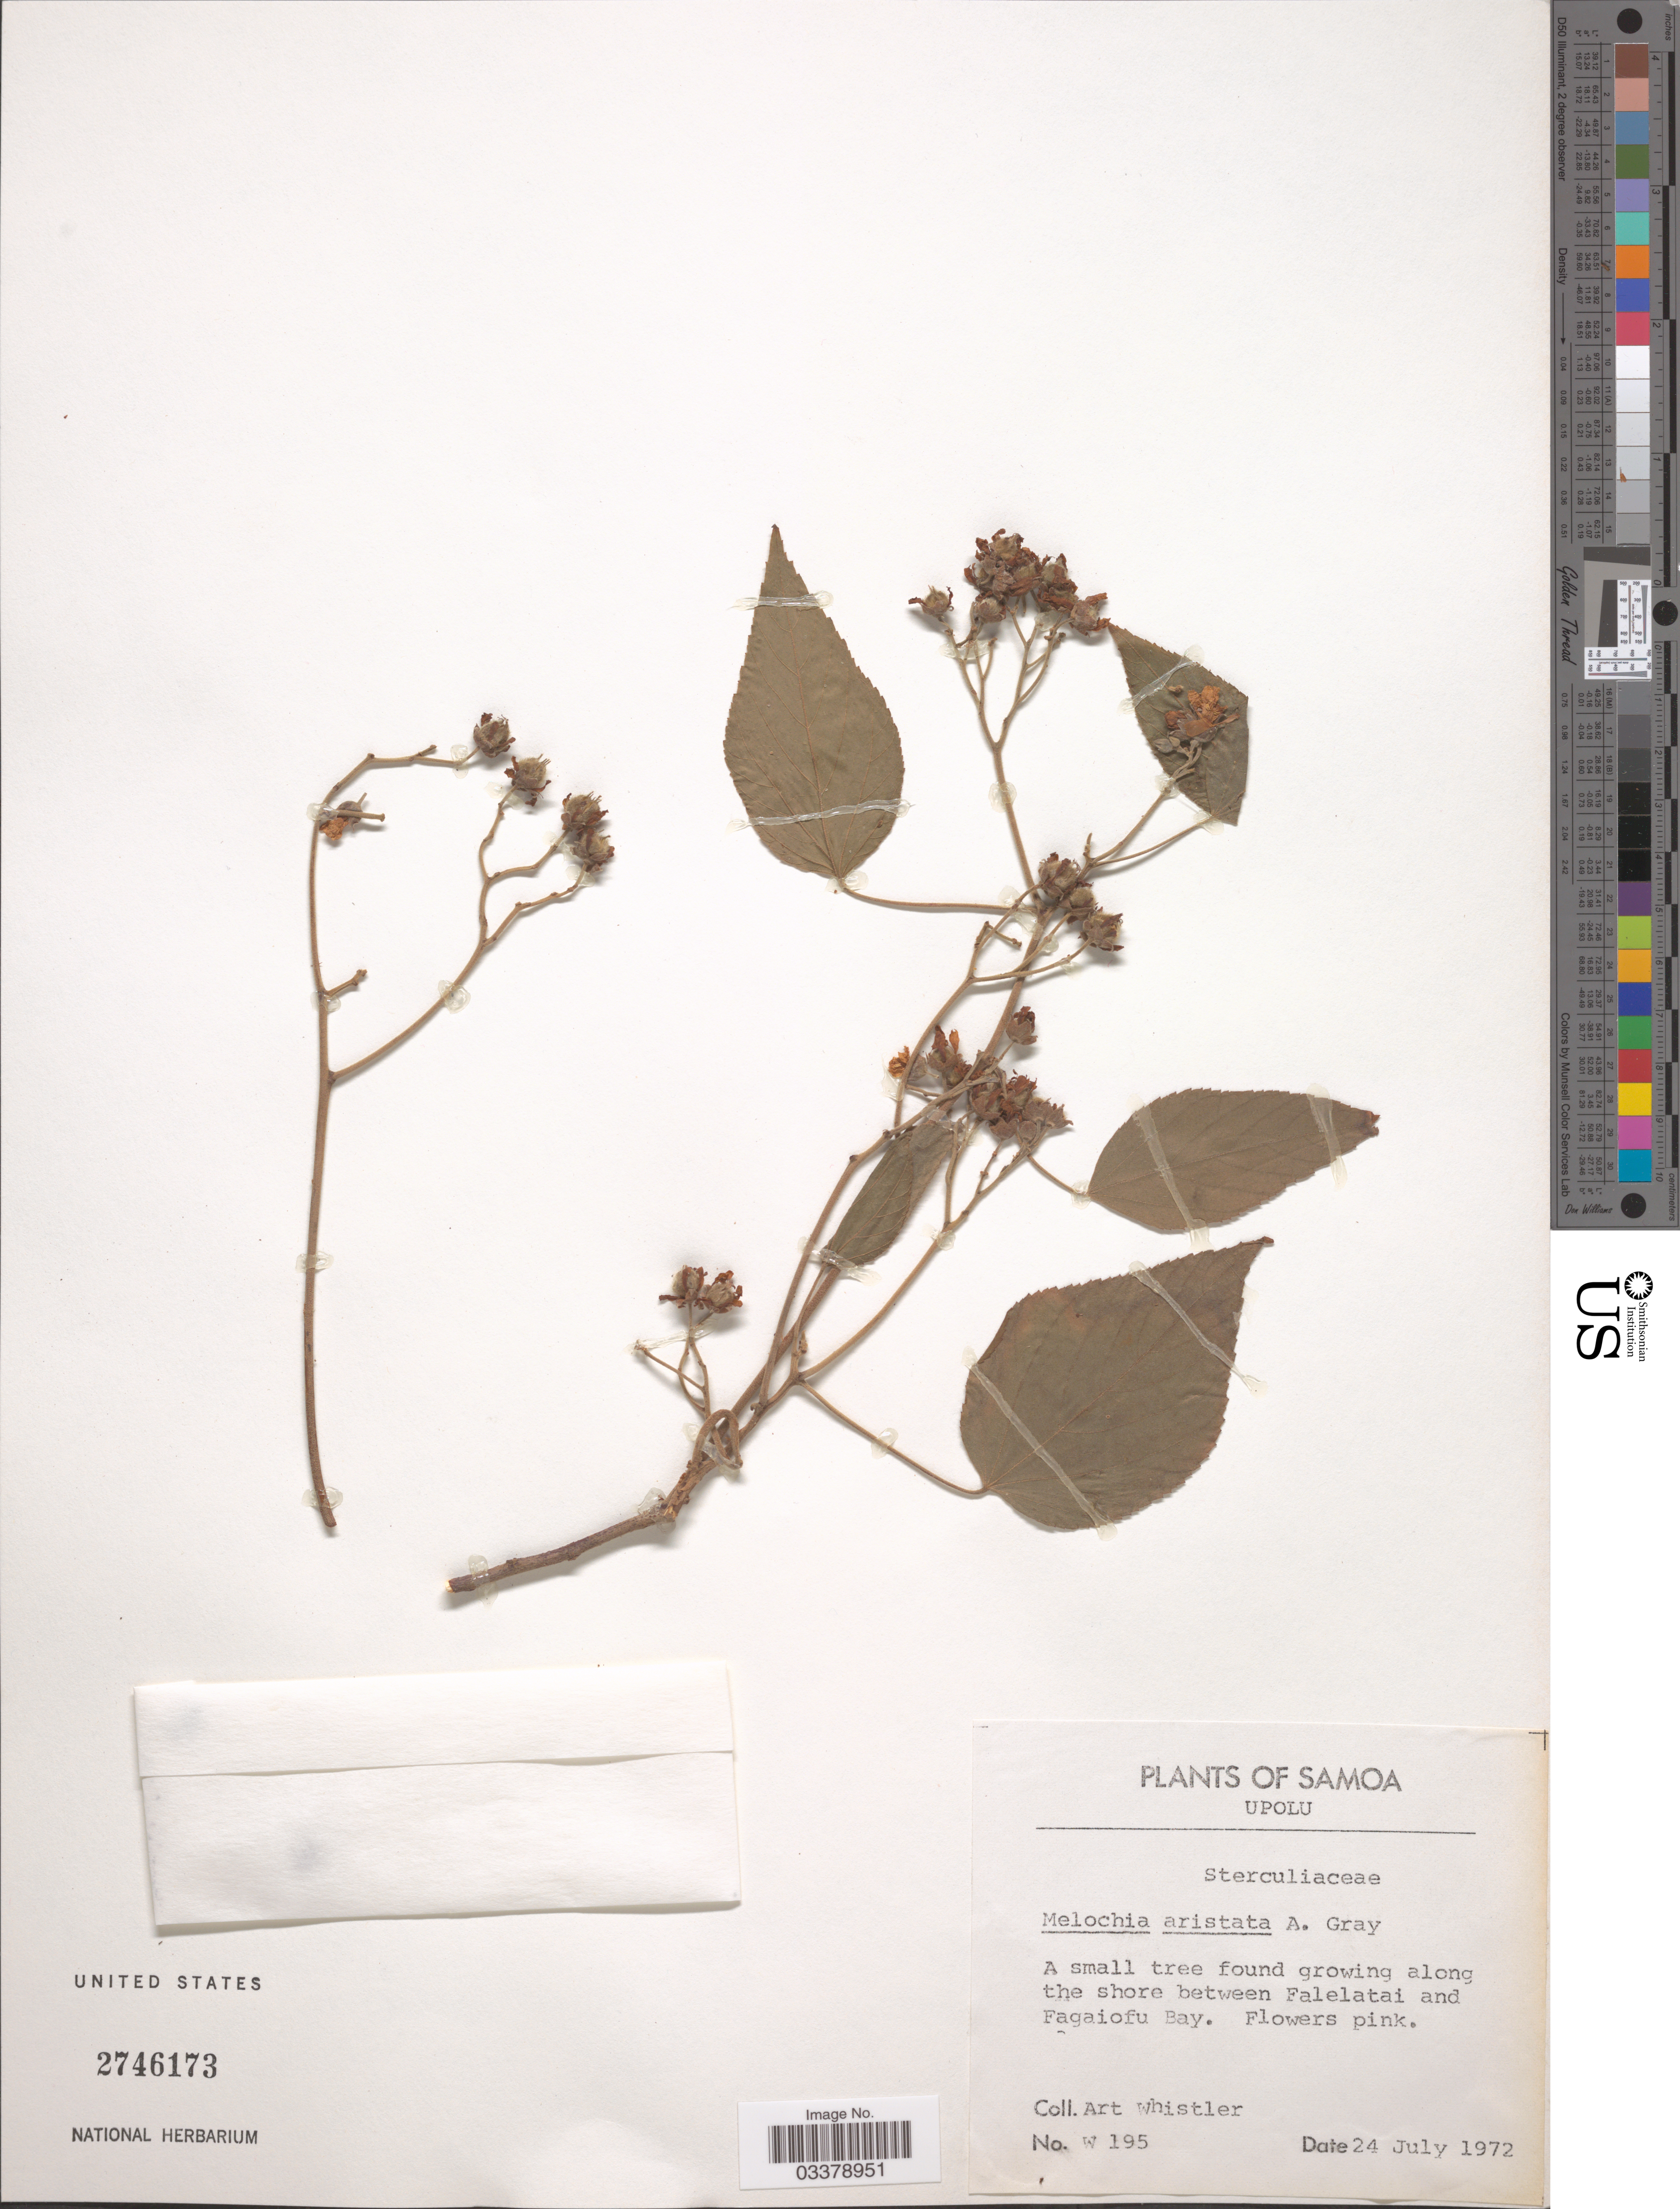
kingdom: Plantae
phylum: Tracheophyta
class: Magnoliopsida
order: Malvales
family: Malvaceae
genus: Melochia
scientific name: Melochia aristata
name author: A. Gray in Wilkes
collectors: A. Whistler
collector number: W 195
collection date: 1972-07-24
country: Samoa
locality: Upolu. A small tree found growing along the shore between Falelatai and Fagaiofu Bay.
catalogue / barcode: US 2746173